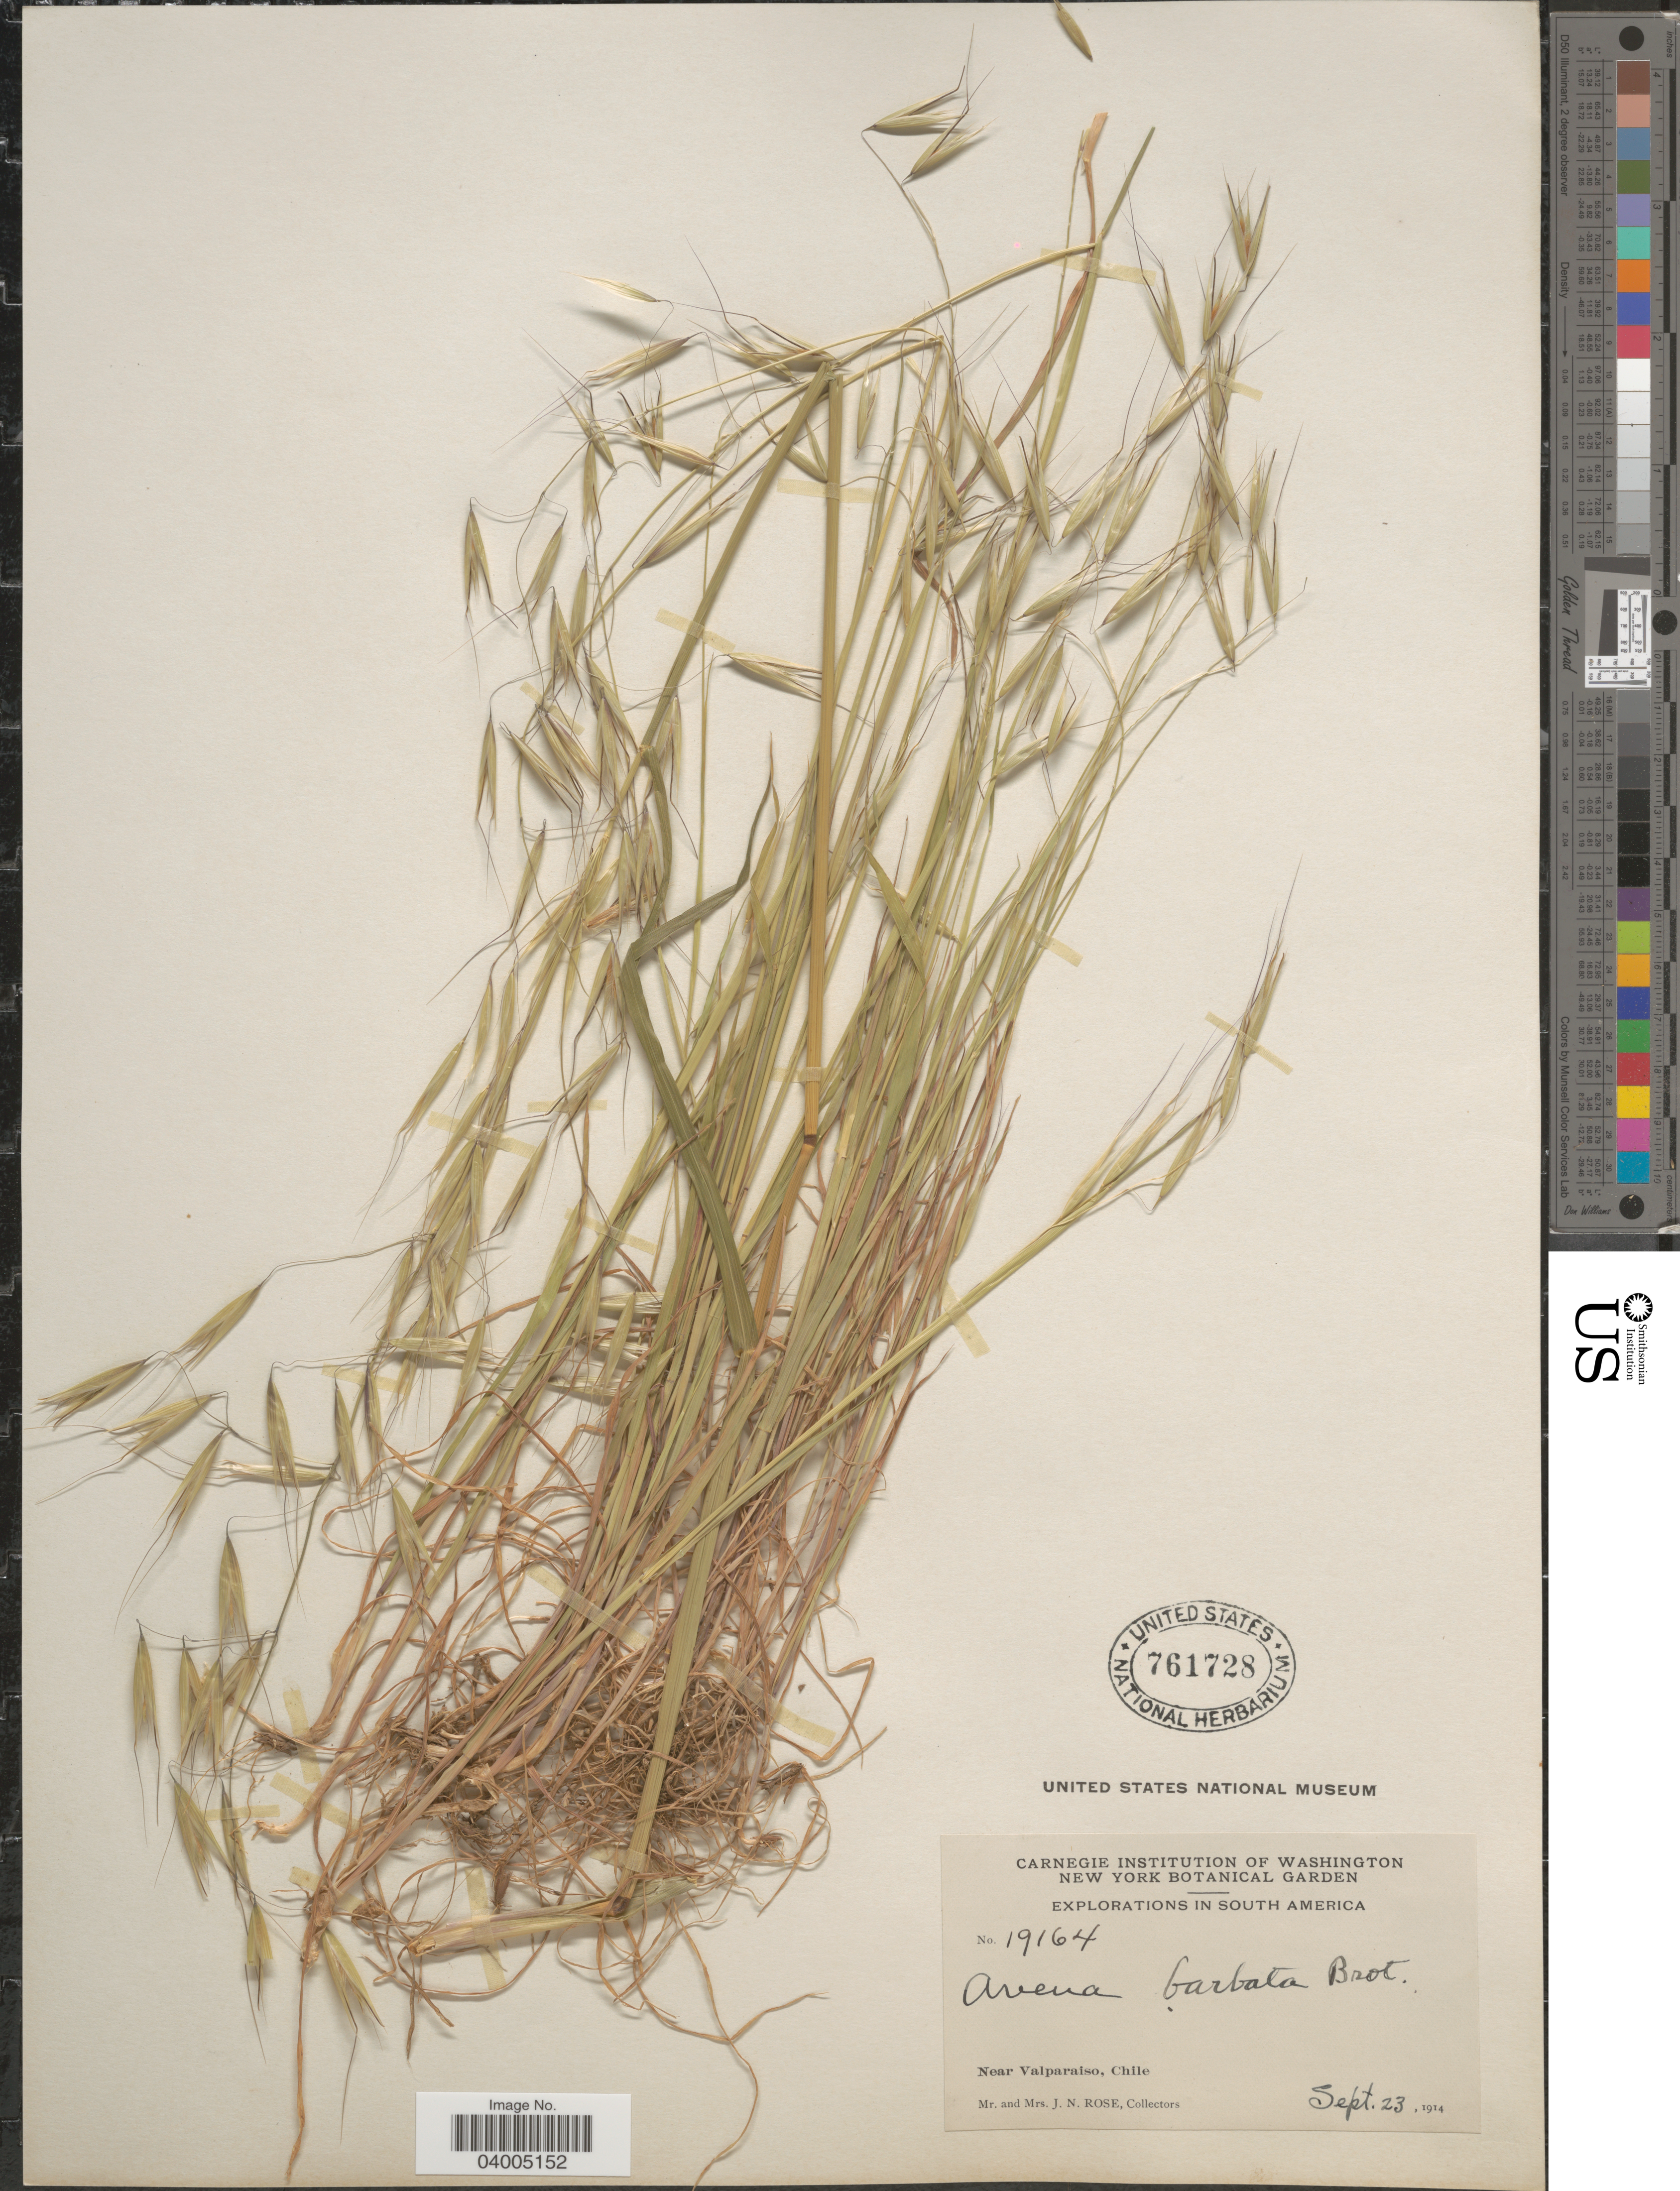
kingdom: Plantae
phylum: Tracheophyta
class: Liliopsida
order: Poales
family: Poaceae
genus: Avena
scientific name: Avena barbata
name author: Pott ex Link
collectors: J. N. Rose & L. B. Rose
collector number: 19164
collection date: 1914-09-23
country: Chile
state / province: Valparaíso (V)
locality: Near Valparaiso.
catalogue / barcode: US 761728